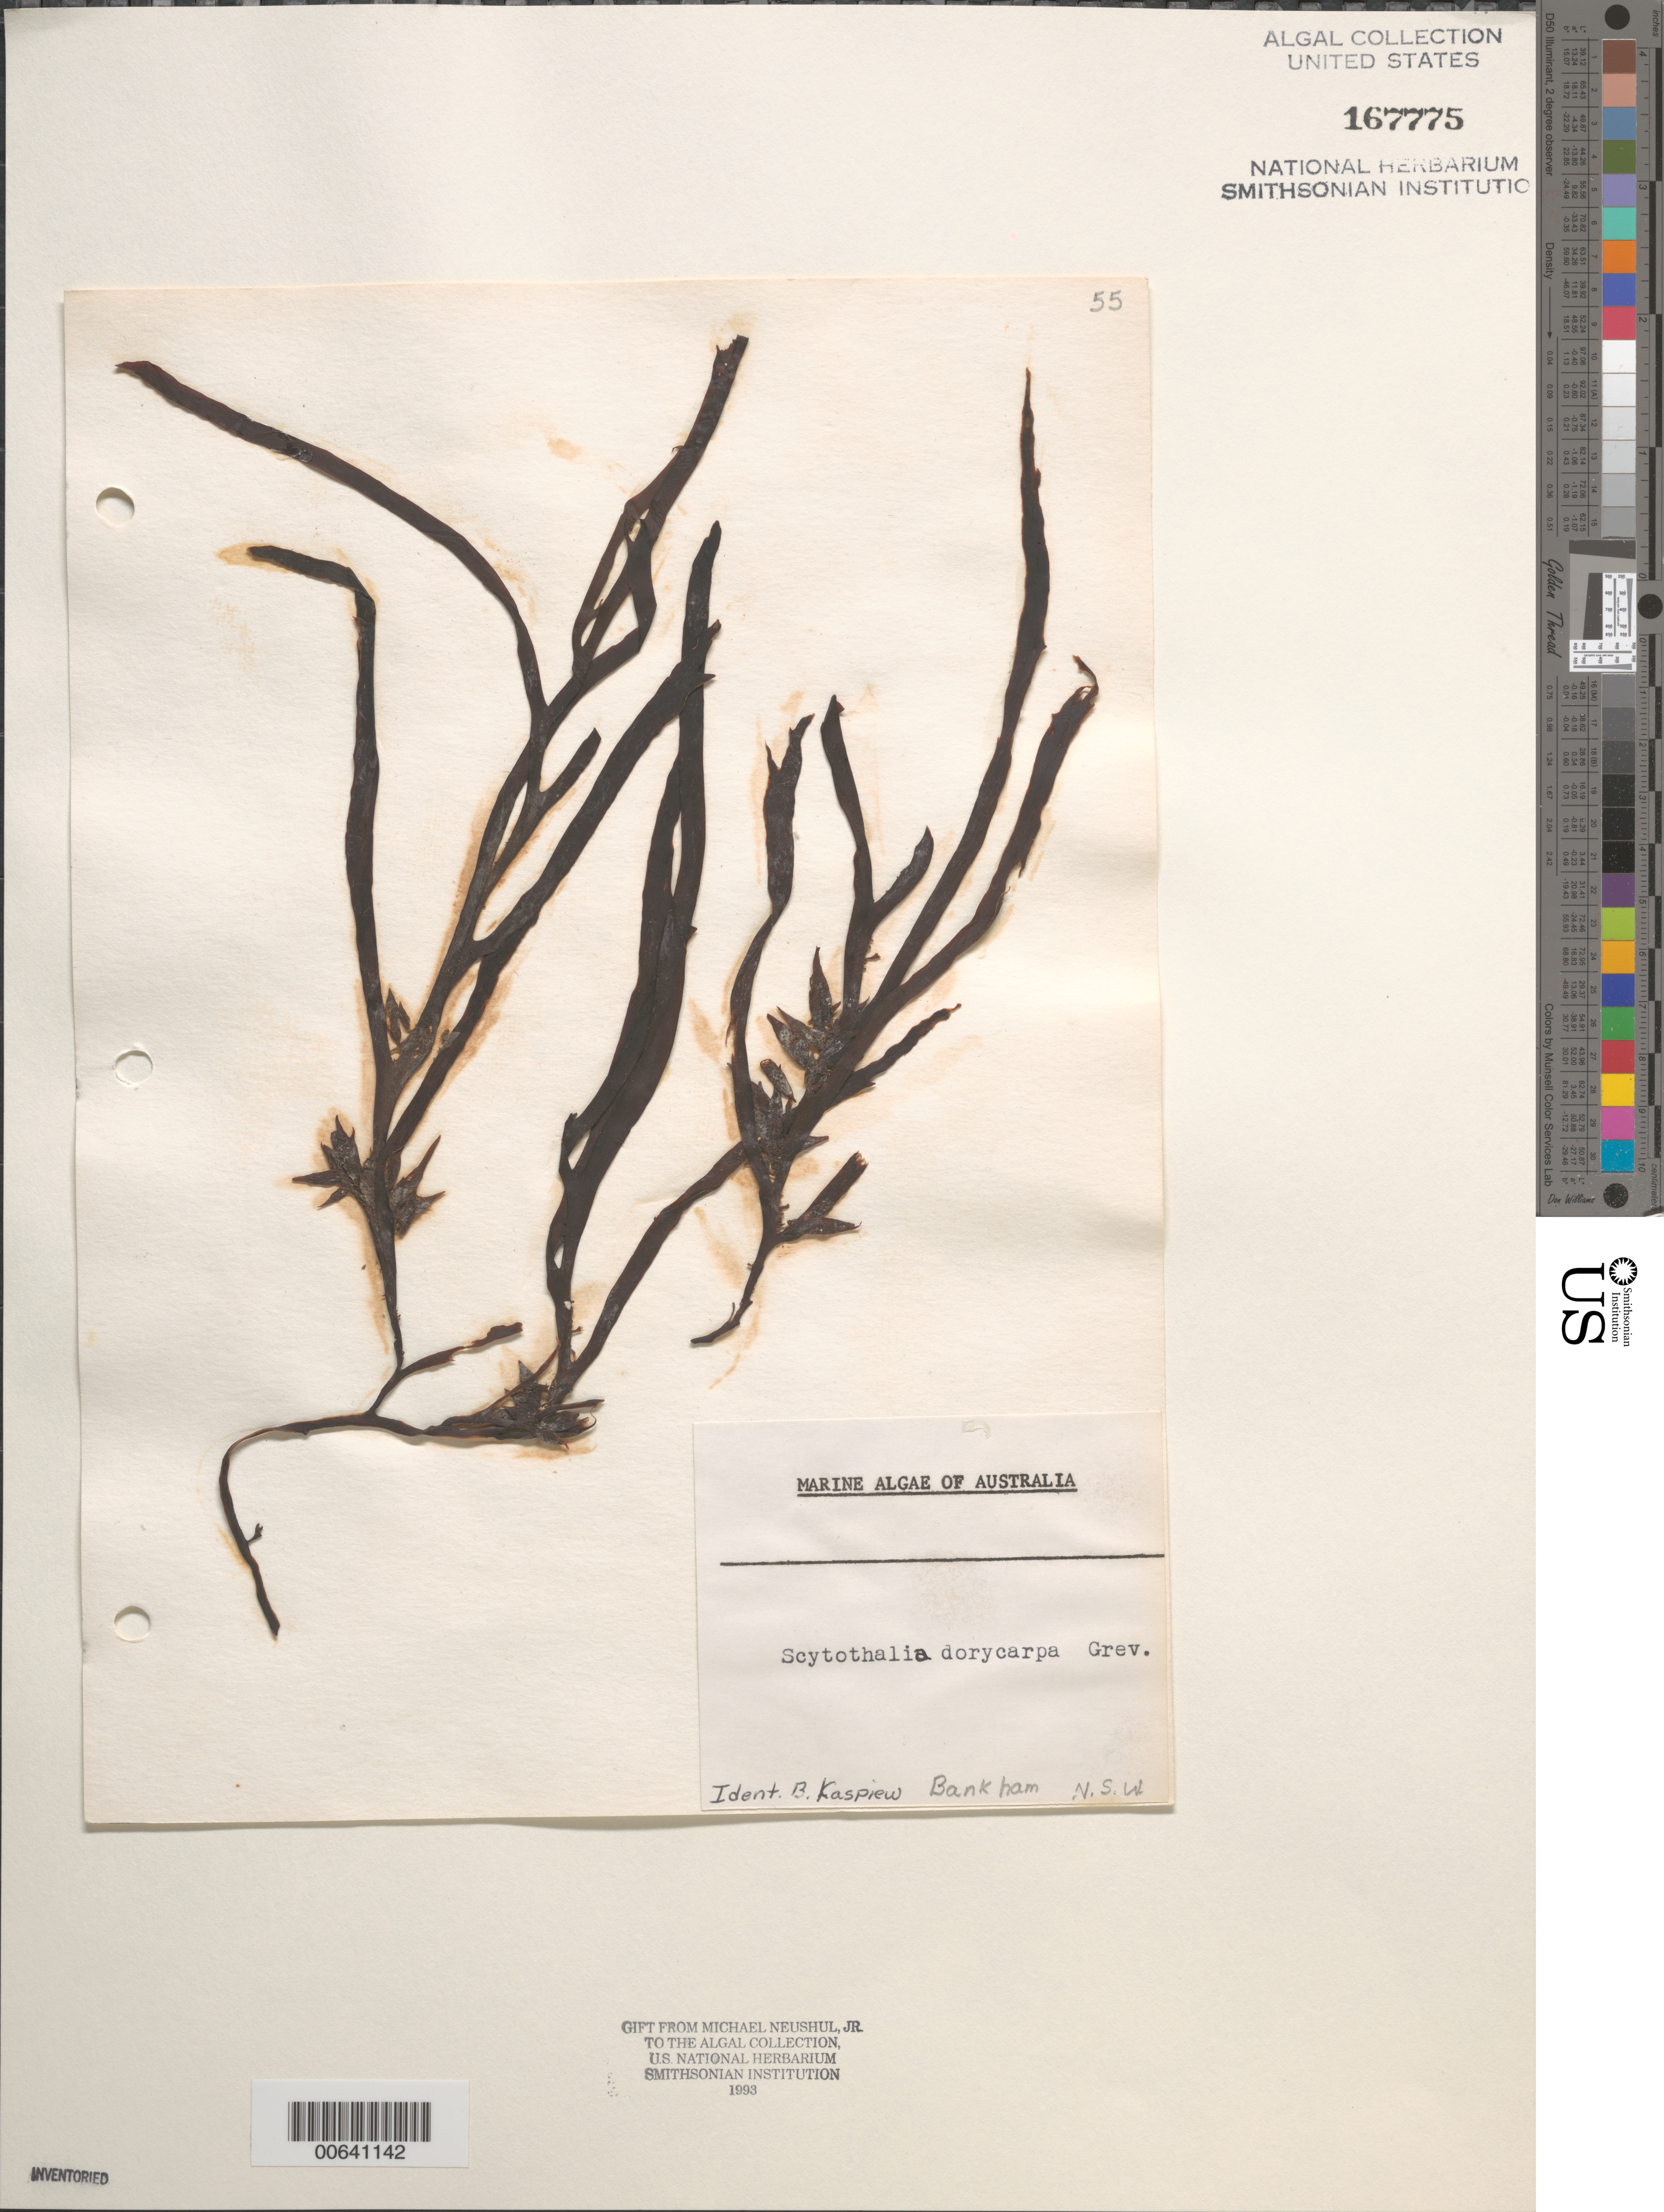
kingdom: Chromista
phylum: Ochrophyta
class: Phaeophyceae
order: Fucales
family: Seirococcaceae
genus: Scytothalia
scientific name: Scytothalia dorycarpa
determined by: Kaspiew, B.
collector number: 55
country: Australia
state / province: New South Wales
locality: Bankham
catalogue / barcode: US 167775